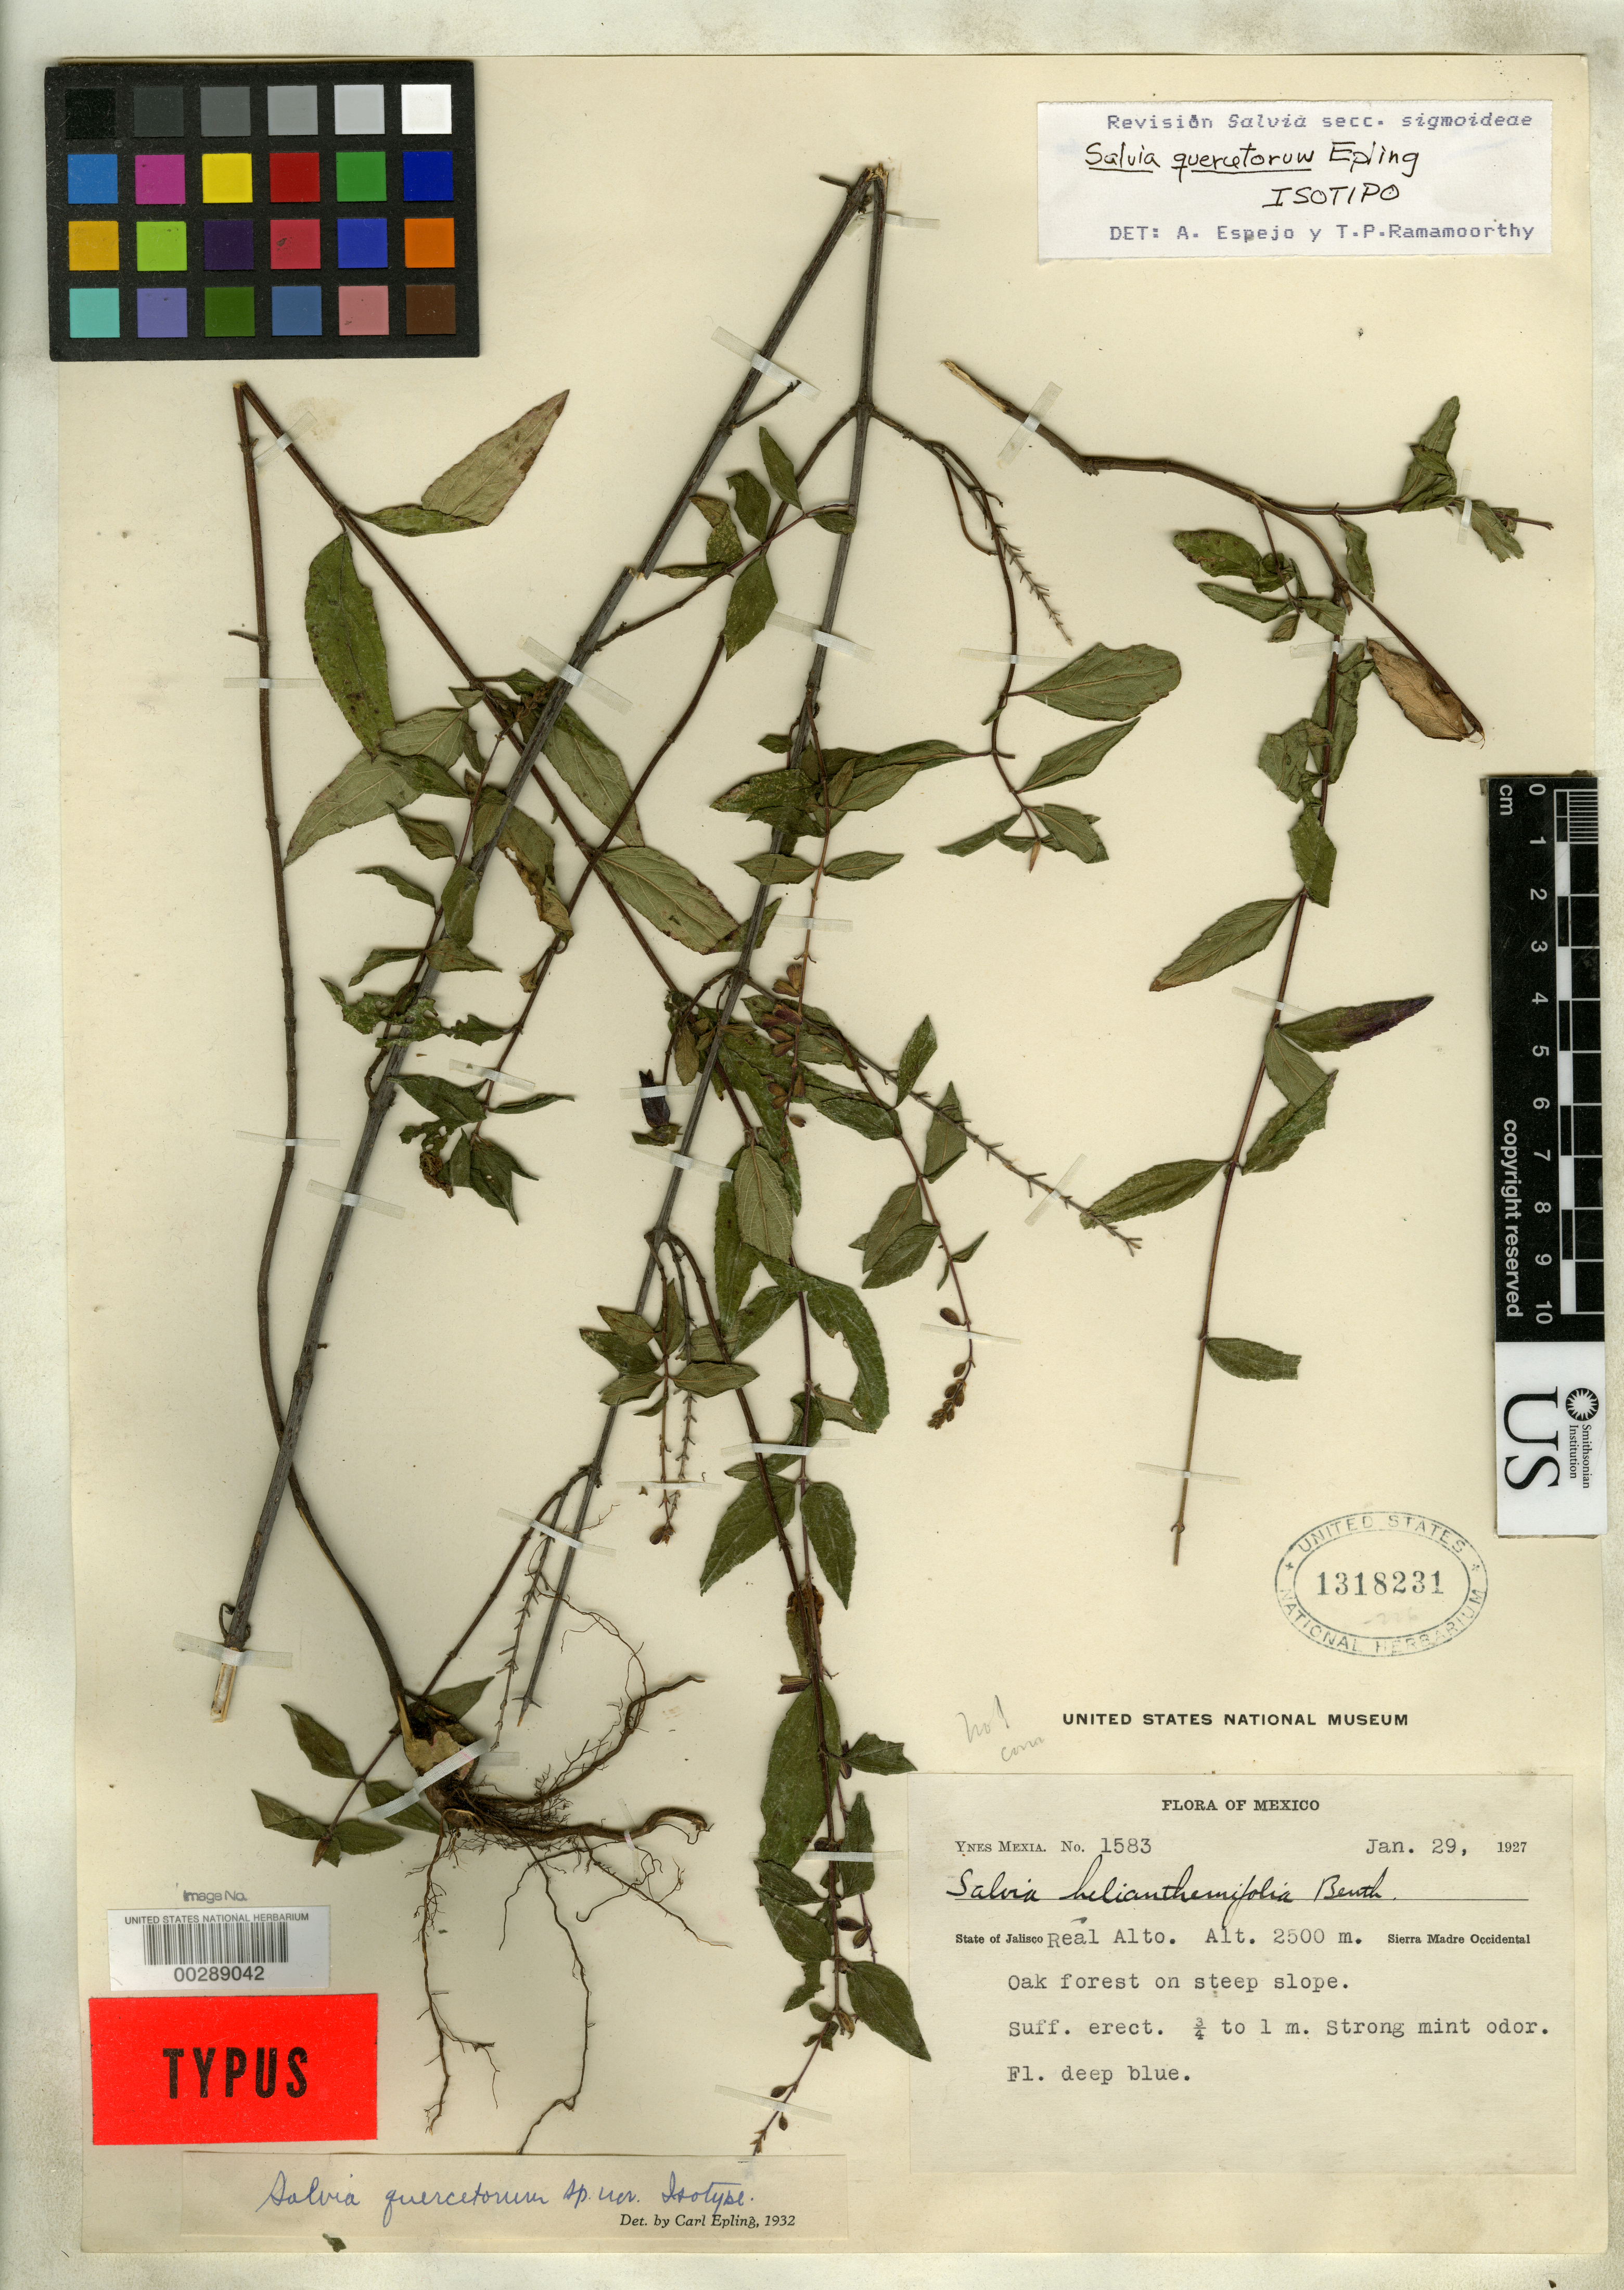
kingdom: Plantae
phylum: Tracheophyta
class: Magnoliopsida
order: Lamiales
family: Lamiaceae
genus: Salvia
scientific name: Salvia quercetorum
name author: Epling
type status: Isotype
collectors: Y. Mexia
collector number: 1583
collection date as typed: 29 Jan 1927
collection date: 1927-01-29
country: Mexico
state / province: Jalisco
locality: Real Alto, Sierra Madre Occidental.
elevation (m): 2500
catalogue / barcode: US 1318231